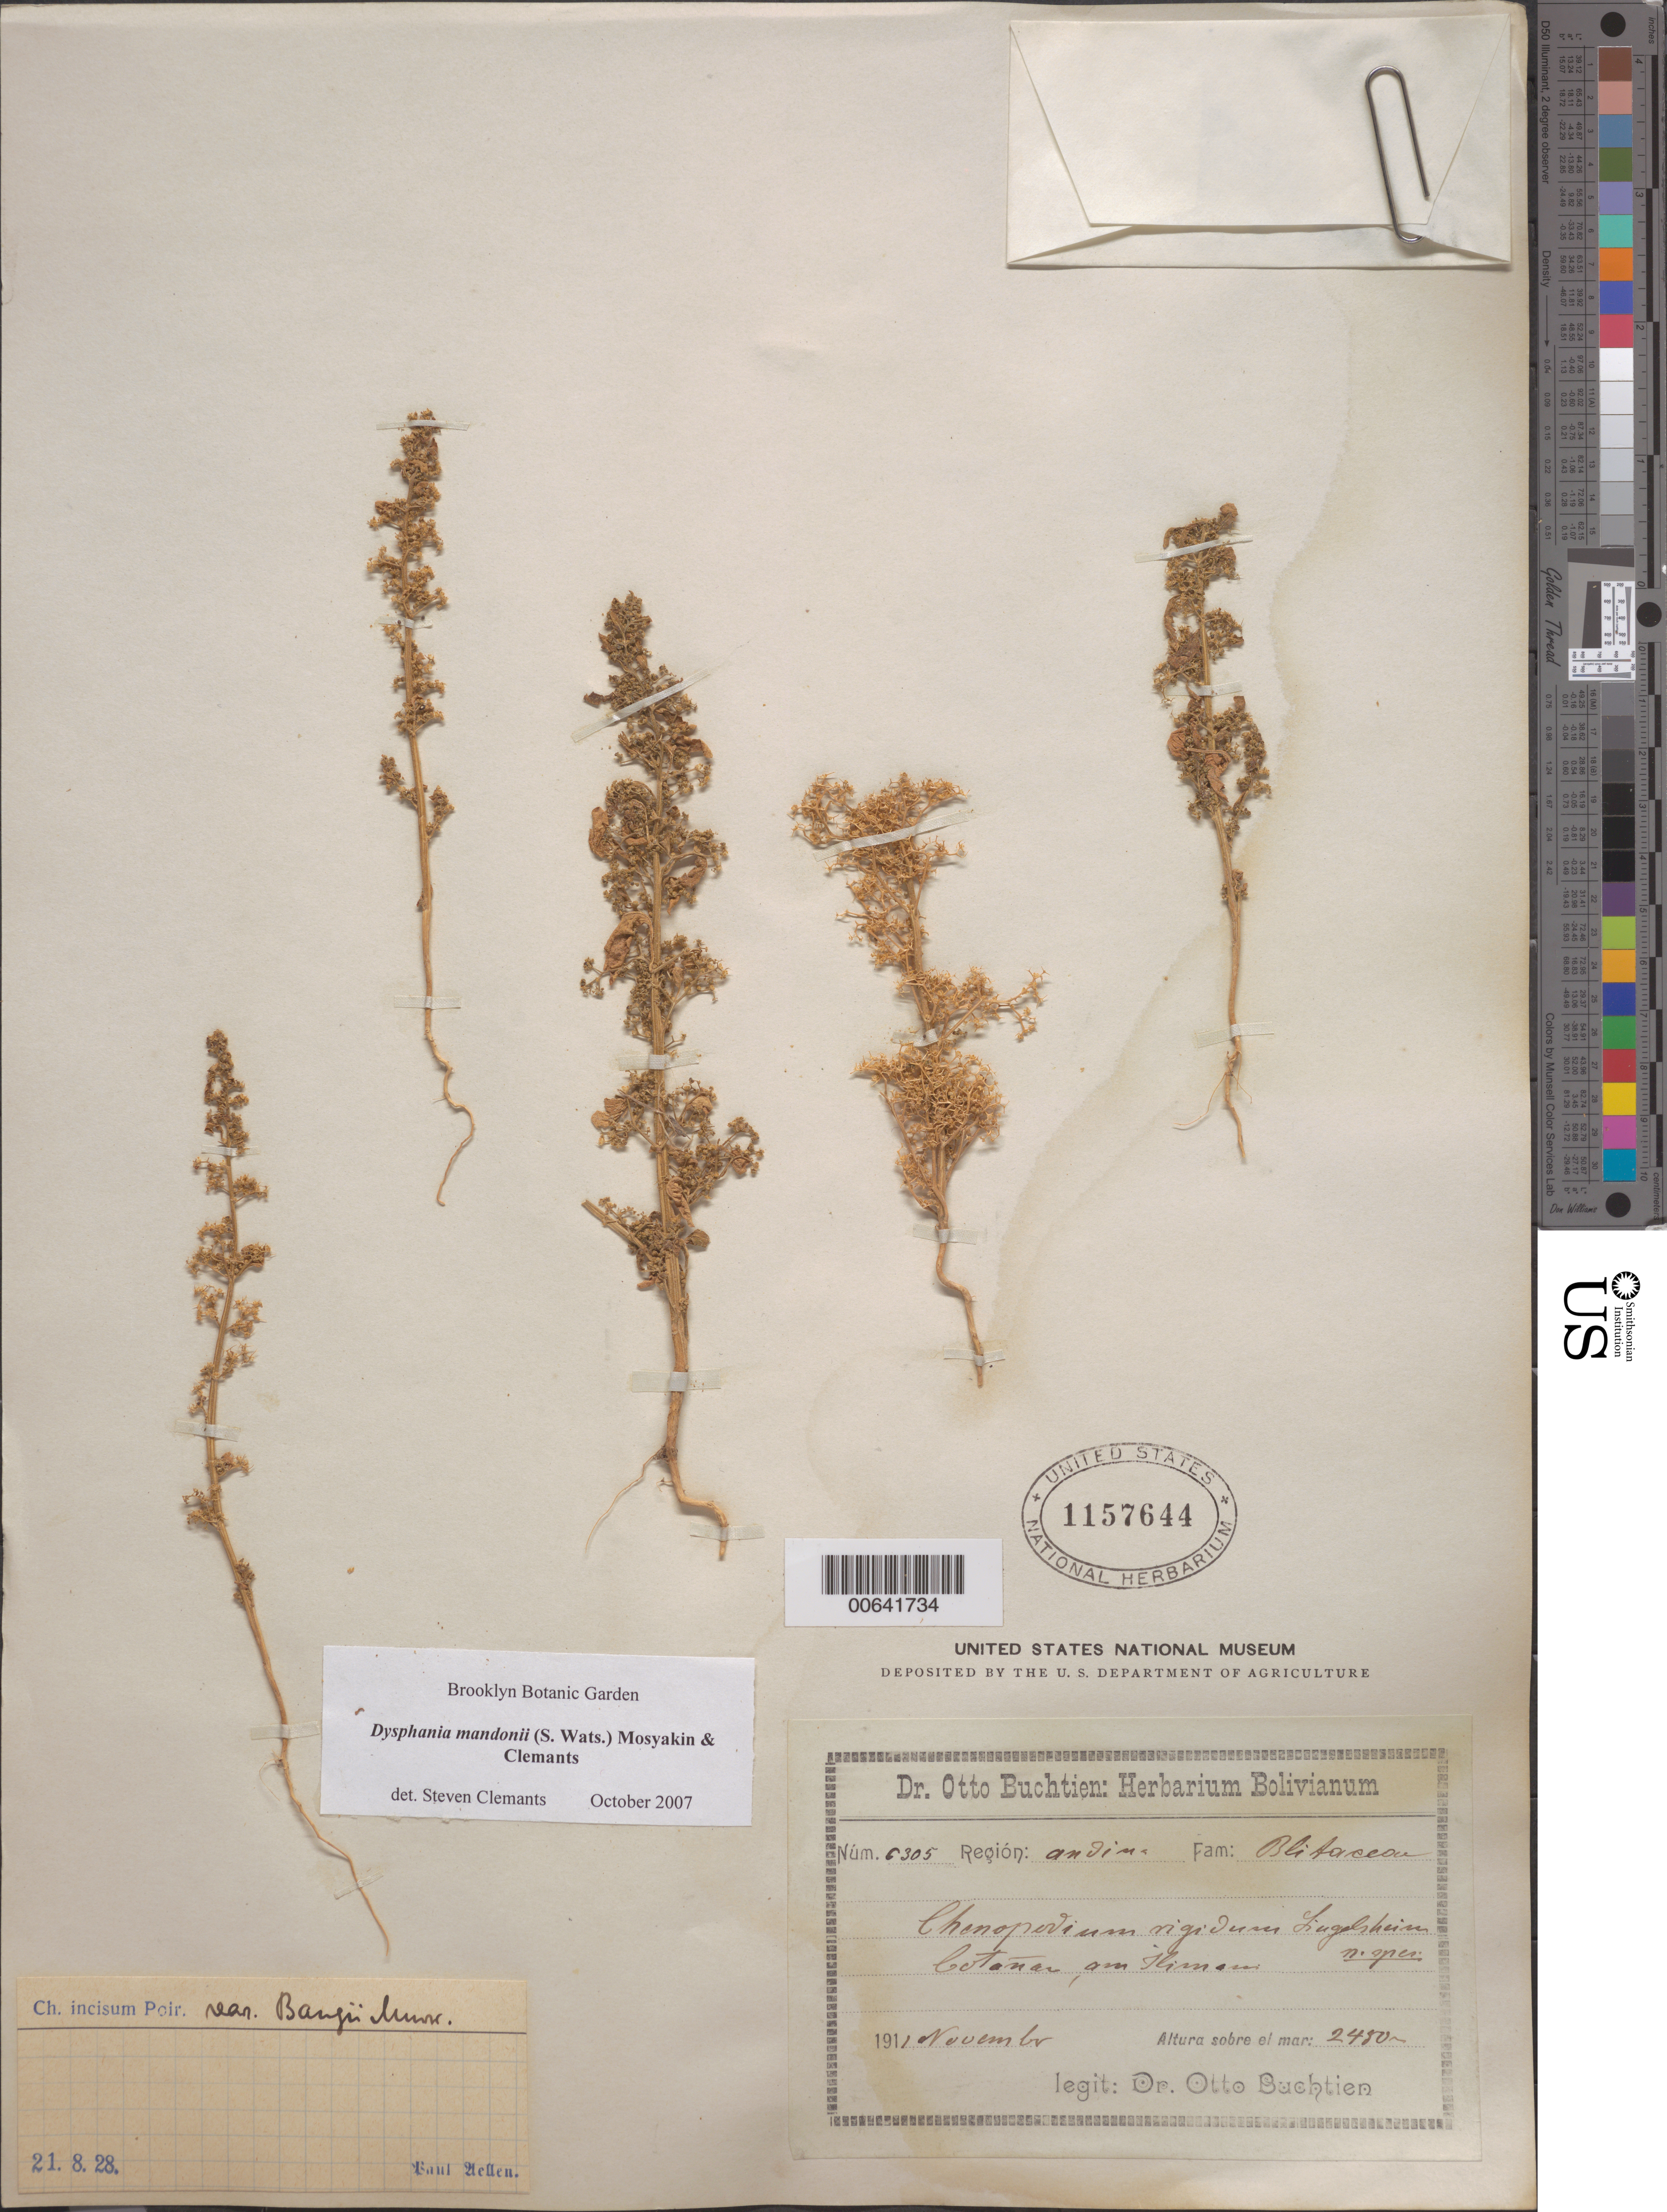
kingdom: Plantae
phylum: Tracheophyta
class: Magnoliopsida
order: Caryophyllales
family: Amaranthaceae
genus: Chenopodium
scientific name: Chenopodium incisum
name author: Poir.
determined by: Aellen, P.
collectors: O. Buchtien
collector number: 6305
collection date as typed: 01 Nov 1911 or 11 Jan 1911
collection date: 1911-01-11 or 1911-11-01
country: Bolivia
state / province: La Paz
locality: Cotañas, am Ilimani ??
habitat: Región andina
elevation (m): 2480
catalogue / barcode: US 1157644